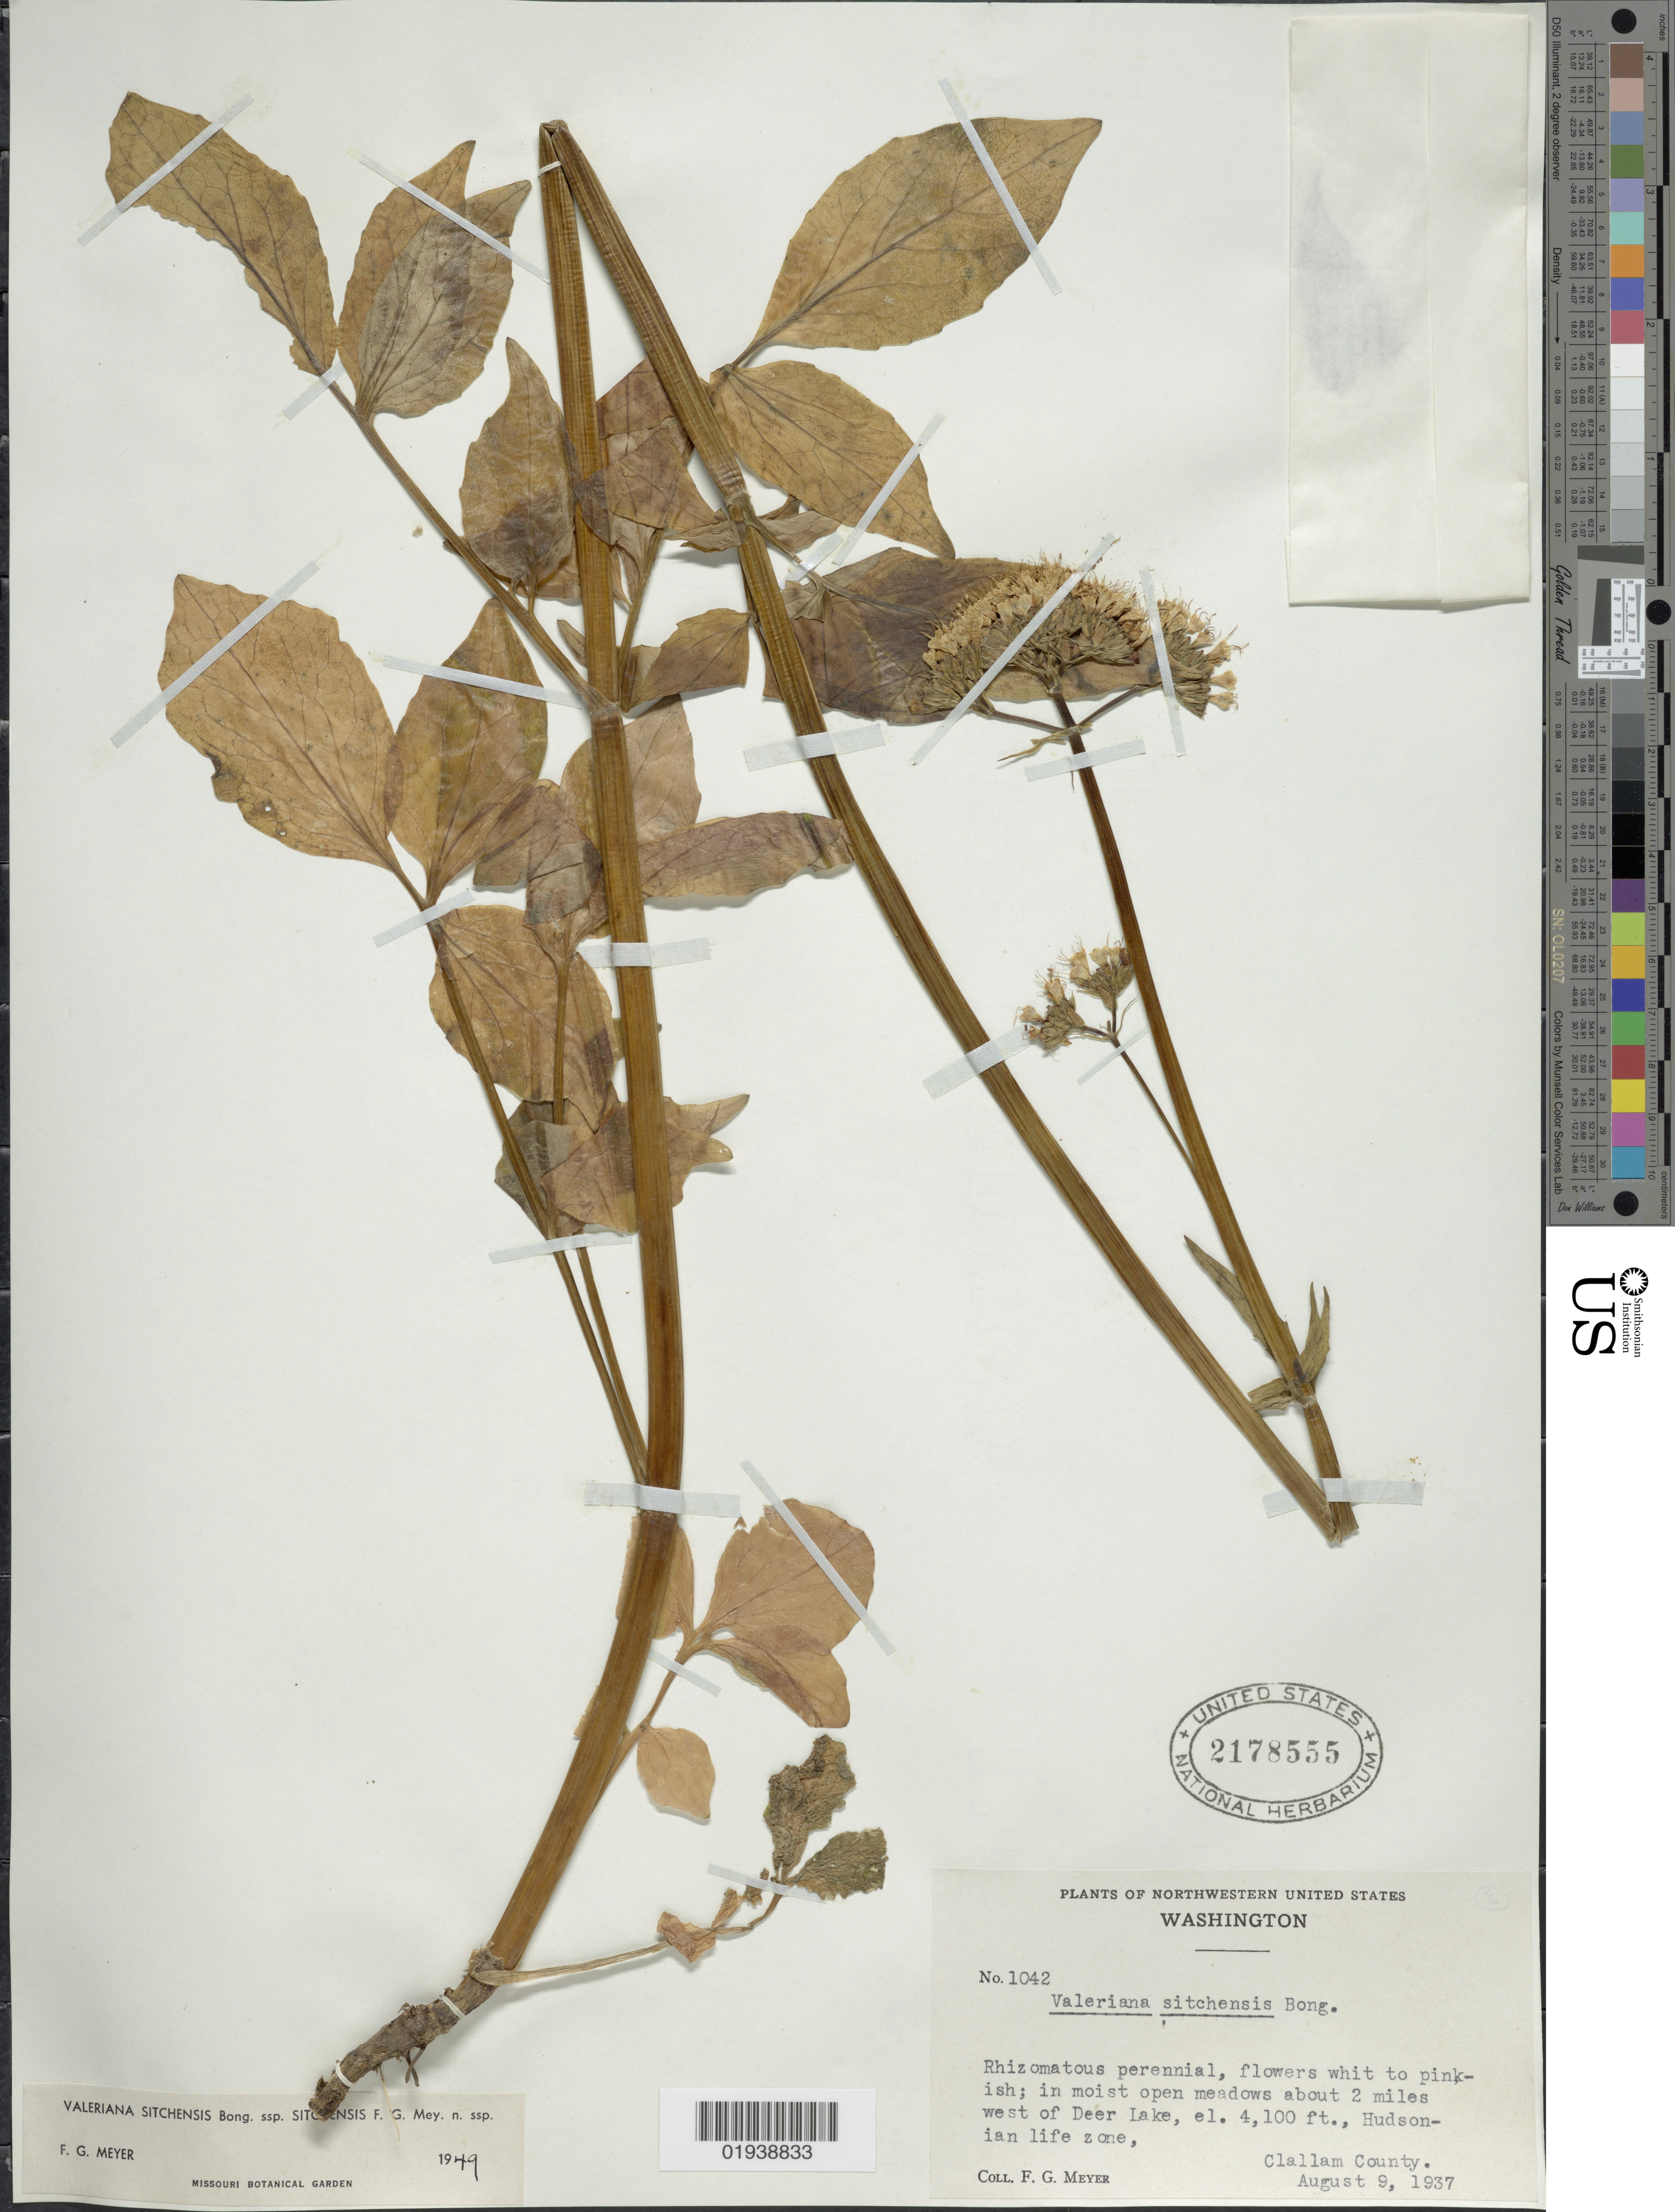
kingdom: Plantae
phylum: Tracheophyta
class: Magnoliopsida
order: Dipsacales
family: Caprifoliaceae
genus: Valeriana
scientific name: Valeriana sitchensis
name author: Bong.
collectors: F. G. Meyer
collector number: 1042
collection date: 1937-08-09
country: United States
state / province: Washington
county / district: Clallam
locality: Northwestern United States. In moist open meadows about 2 miles west of Deer Lake, Hudsonian life zone, Clallam County.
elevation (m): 1250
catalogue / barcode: US 2178555